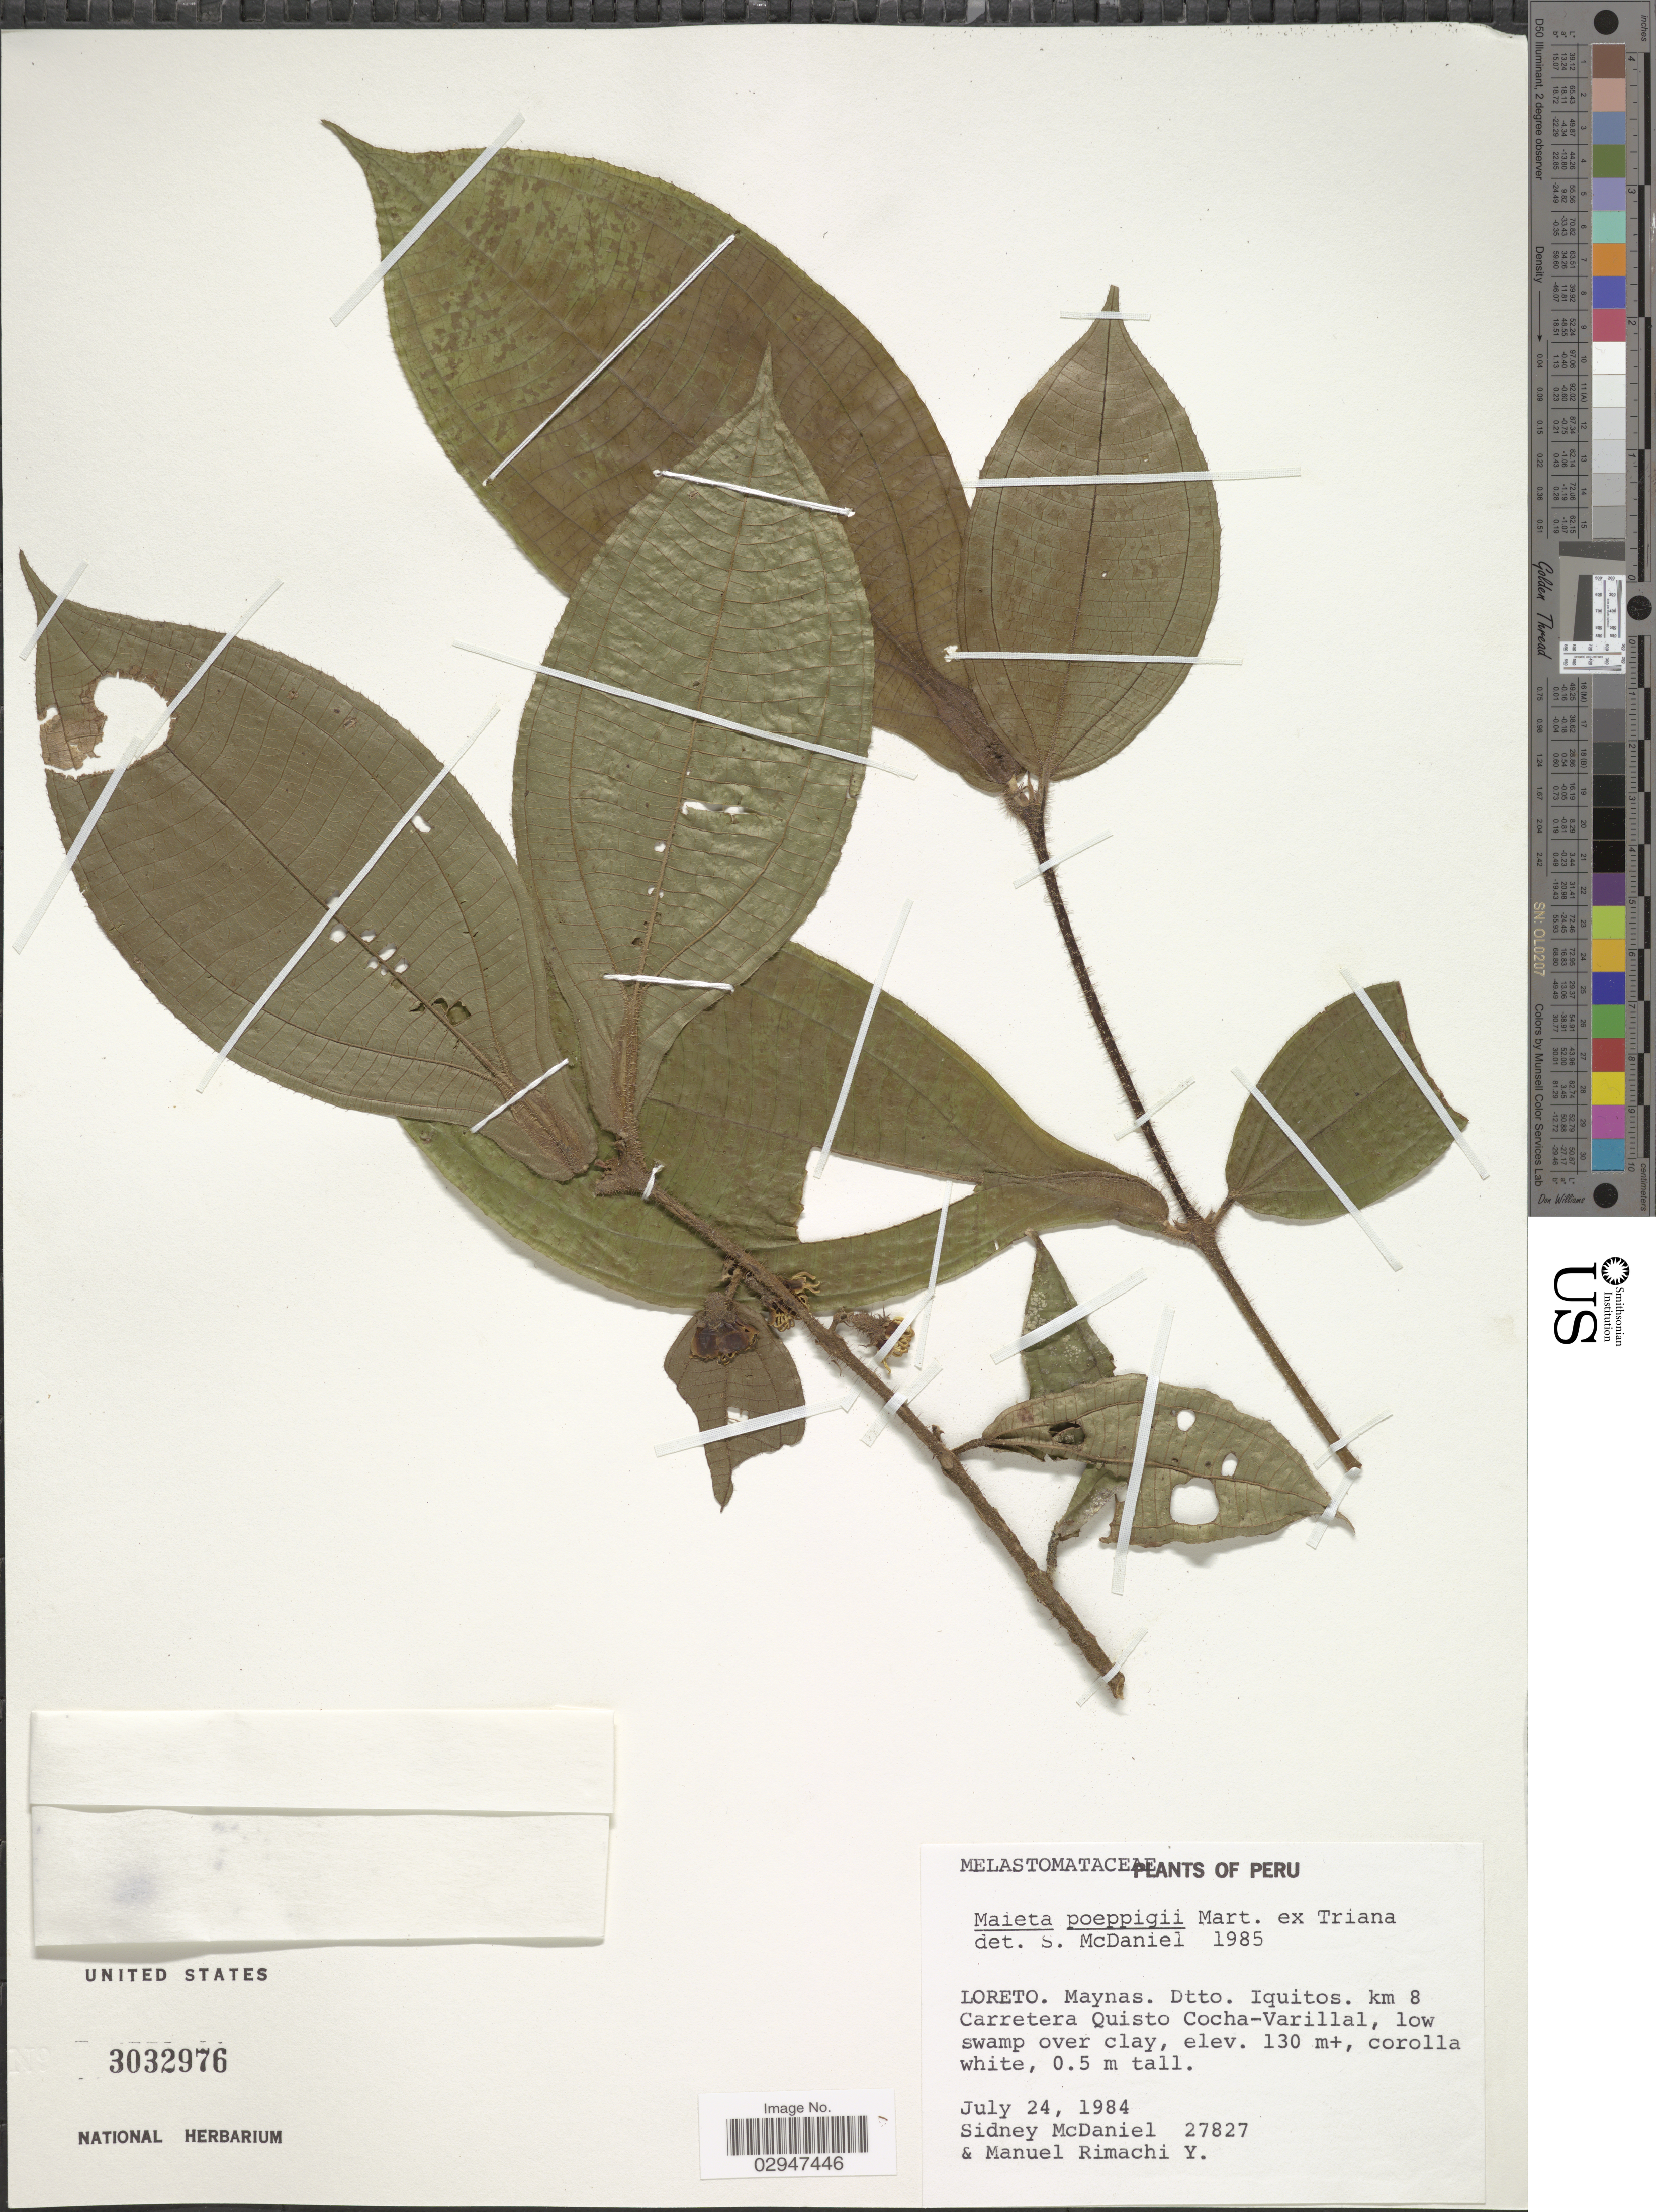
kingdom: Plantae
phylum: Tracheophyta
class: Magnoliopsida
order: Myrtales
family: Melastomataceae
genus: Maieta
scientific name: Maieta poeppigii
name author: Mart. ex Cogn.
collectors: S. McDaniel & M. Rimachi Y.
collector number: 27827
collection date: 1984-07-24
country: Peru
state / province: Loreto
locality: Loreto. Maynas. Dtto. Iquitos. km 8. Carretera Quisto Cocha-Varillal.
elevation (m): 130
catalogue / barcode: US 3032976